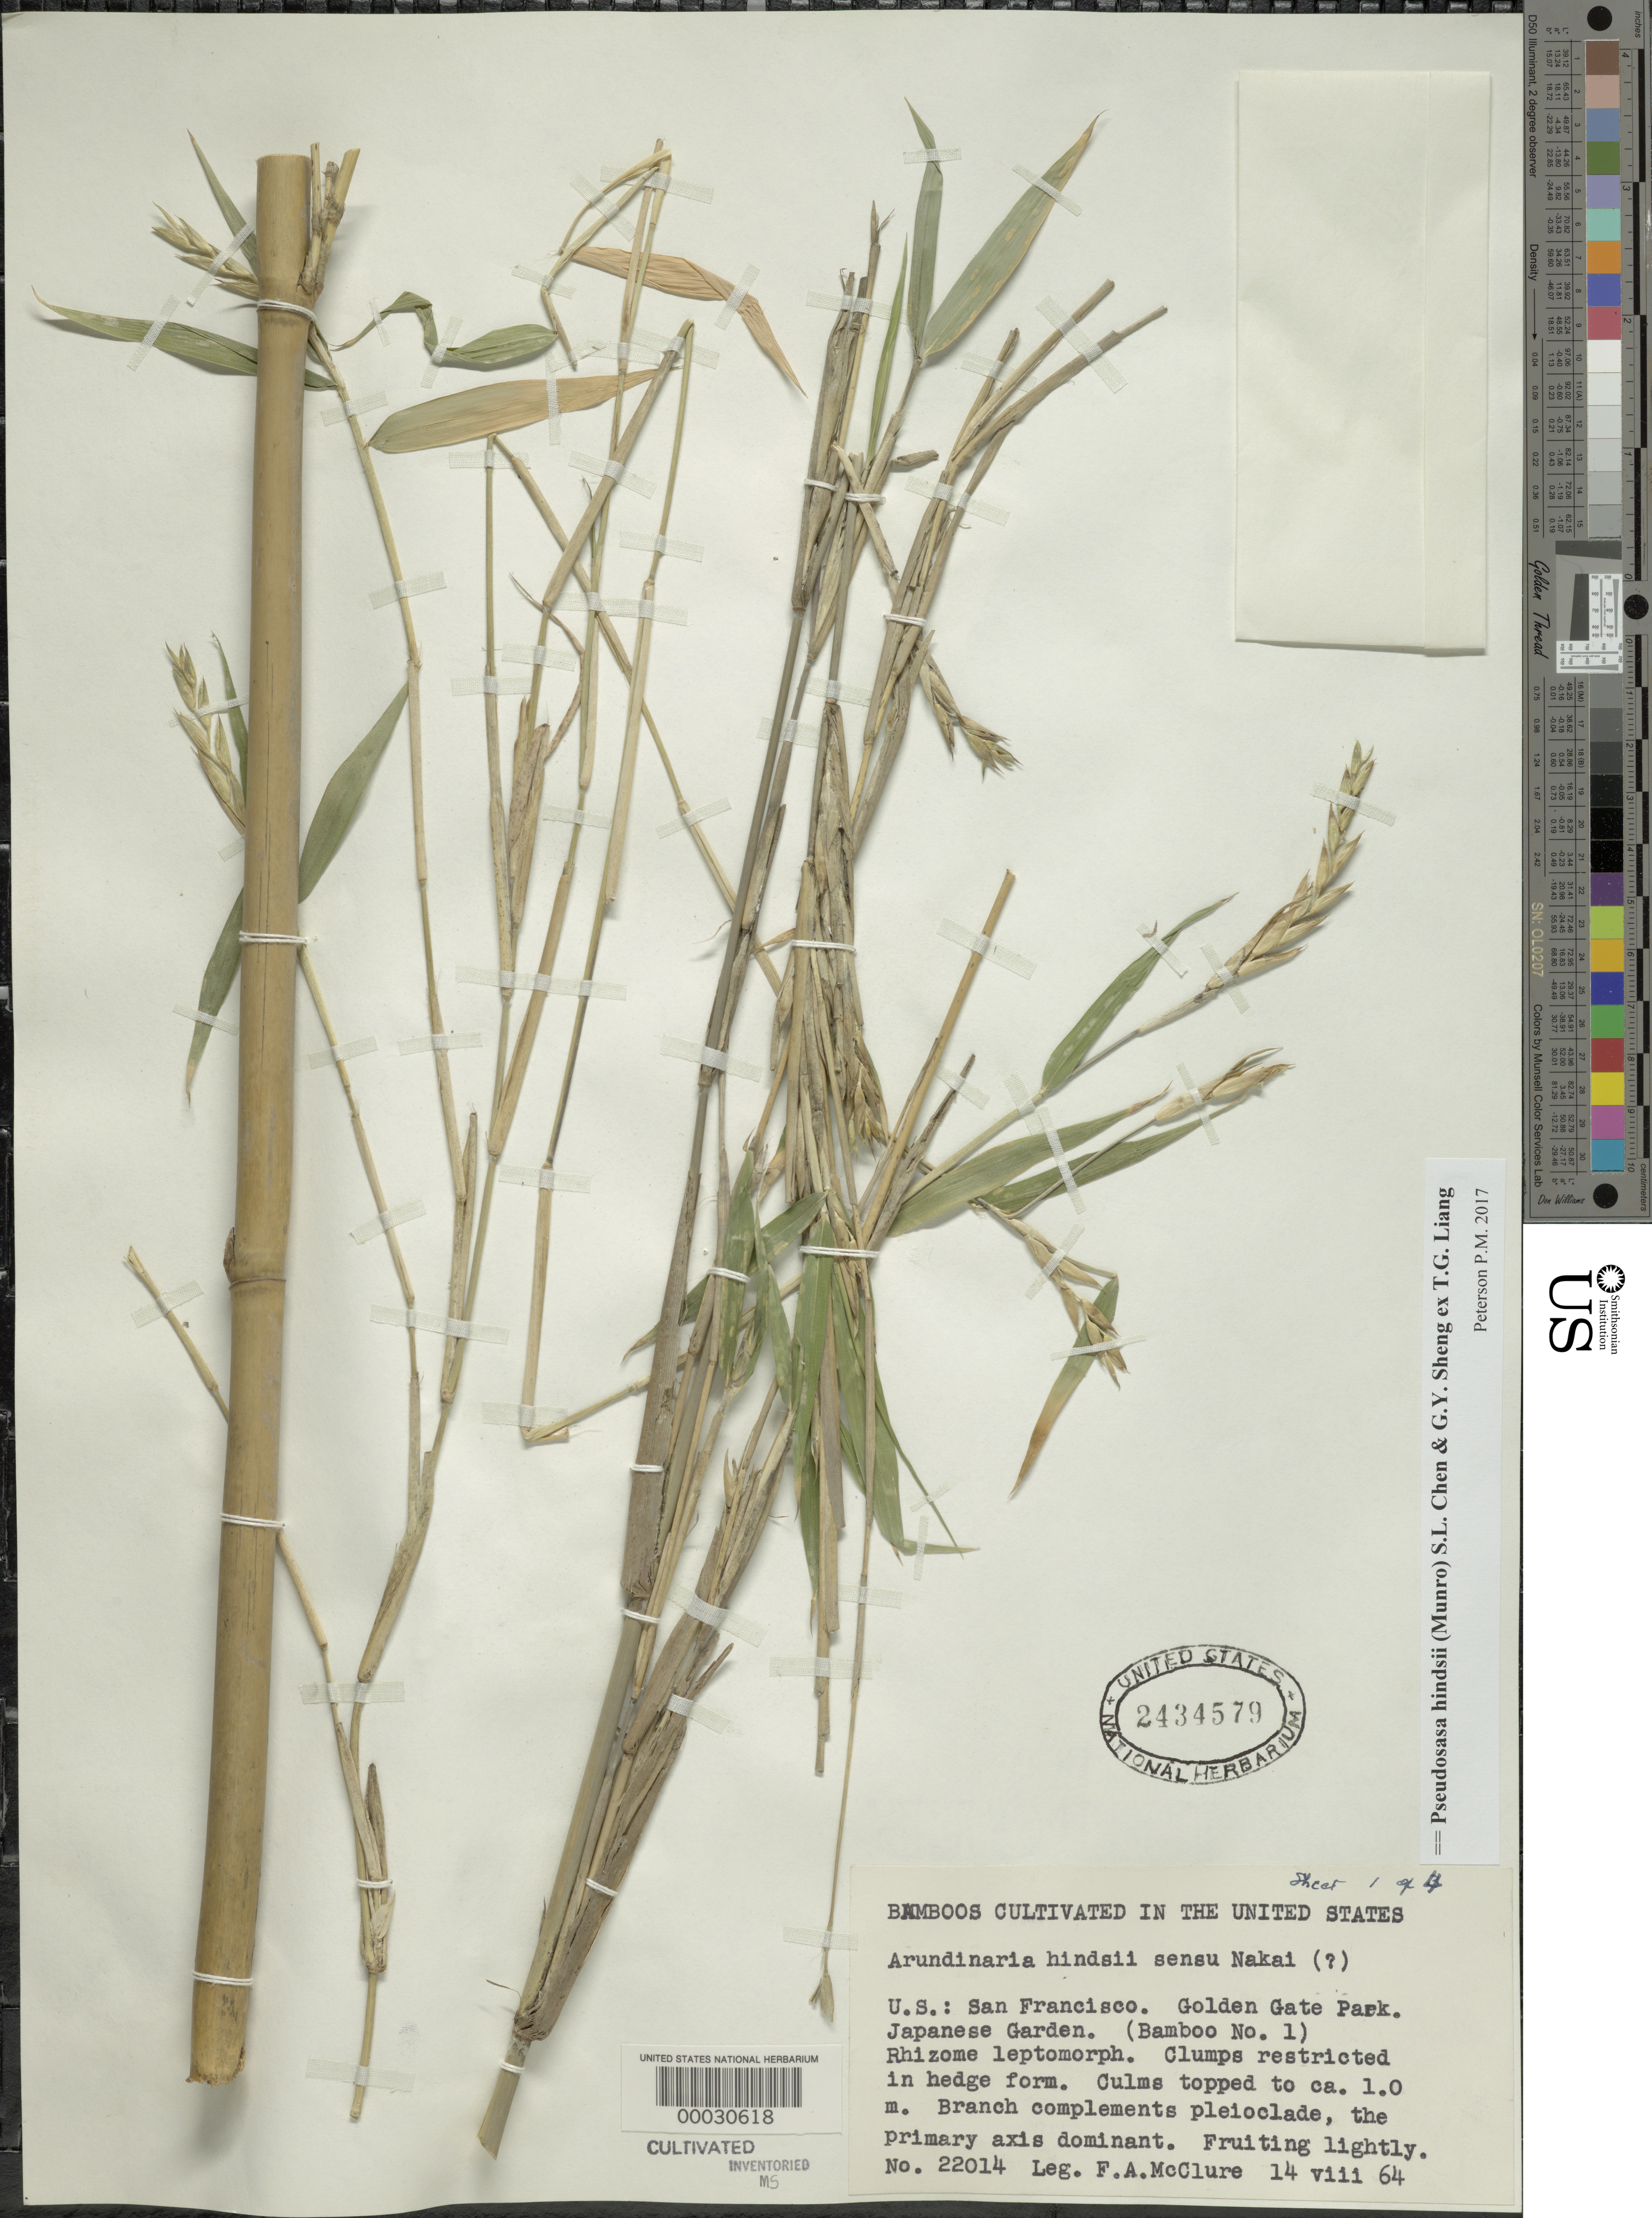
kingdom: Plantae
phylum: Tracheophyta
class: Liliopsida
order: Poales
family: Poaceae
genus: Pseudosasa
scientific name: Pseudosasa hindsii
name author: (Munro) S.L. Chen & G.Y. Sheng ex T.G. Liang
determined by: Poaceae Reorganization Project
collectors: F. A. McClure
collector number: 22014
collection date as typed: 14 Aug 1964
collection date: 1964-08-14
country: United States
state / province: California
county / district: San Francisco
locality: Golden gate park-san francisco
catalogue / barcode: US 2434579